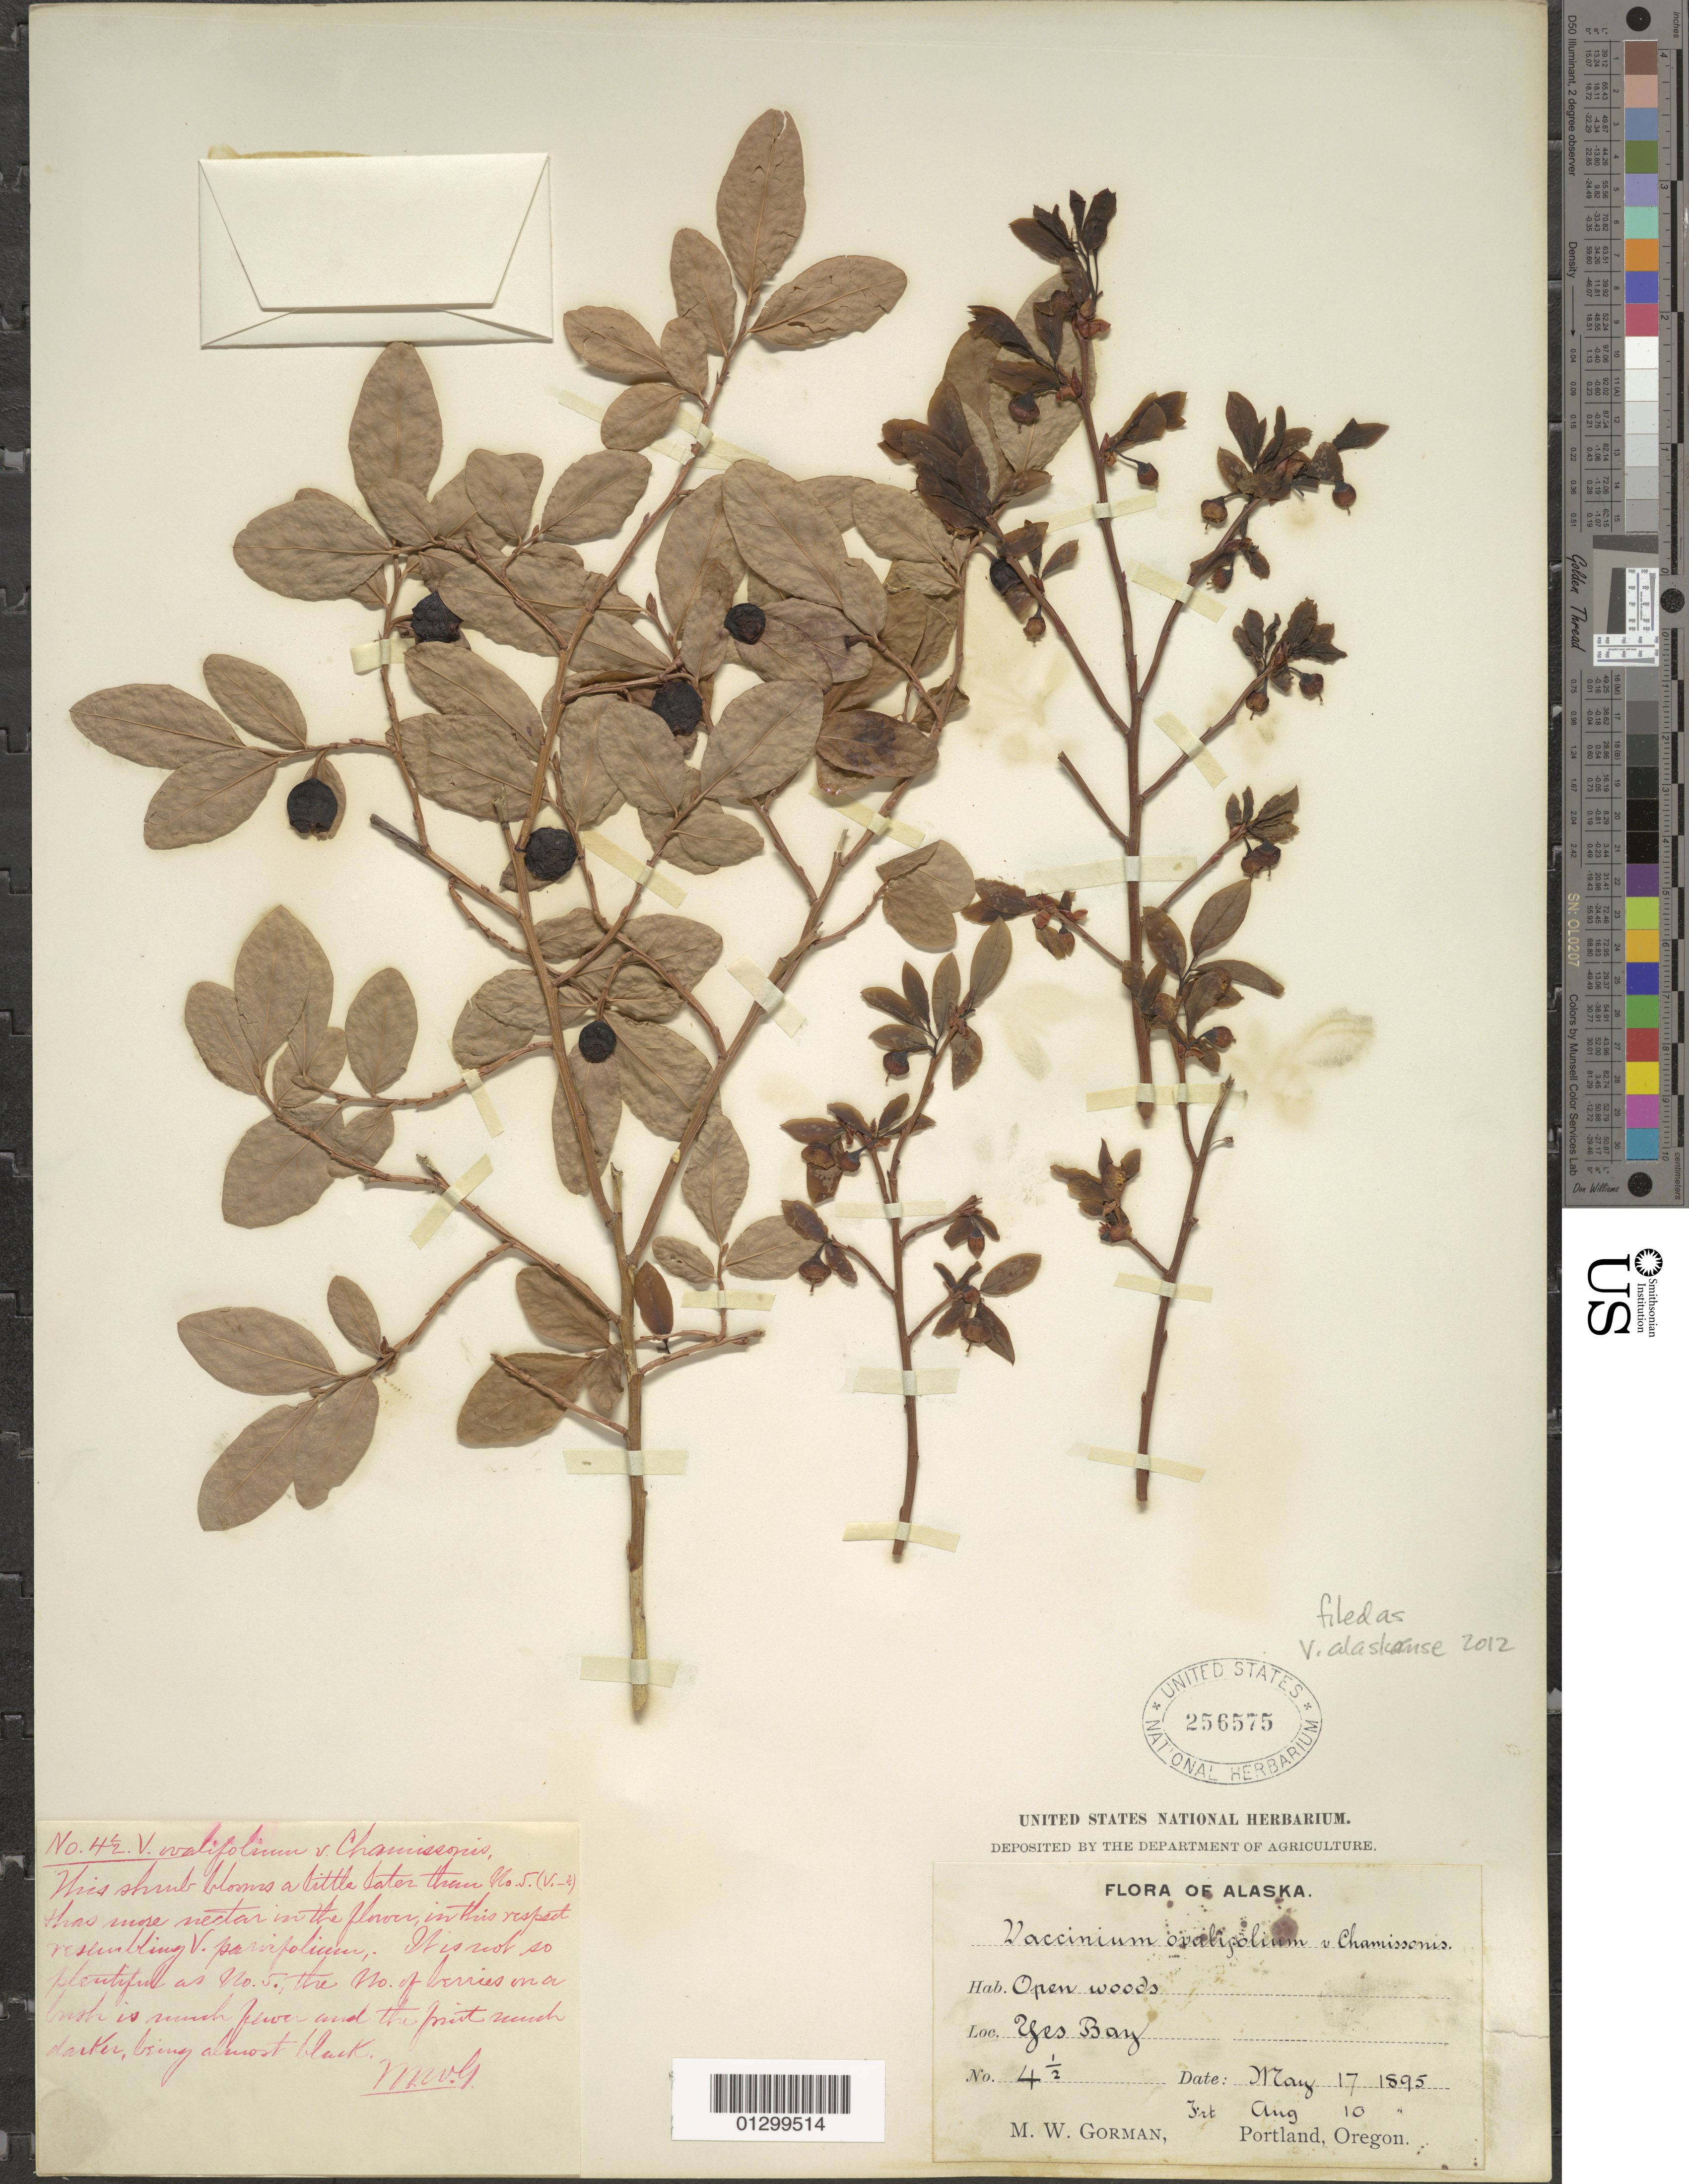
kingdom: Plantae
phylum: Tracheophyta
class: Magnoliopsida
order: Ericales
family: Ericaceae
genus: Vaccinium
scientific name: Vaccinium alaskaense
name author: Howell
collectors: M. W. Gorman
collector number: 4.5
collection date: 1895-05-17/1895-08-10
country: United States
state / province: Alaska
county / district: Ketchikan Gateway Borough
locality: Yes Bay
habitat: Open woods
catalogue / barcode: US 256575